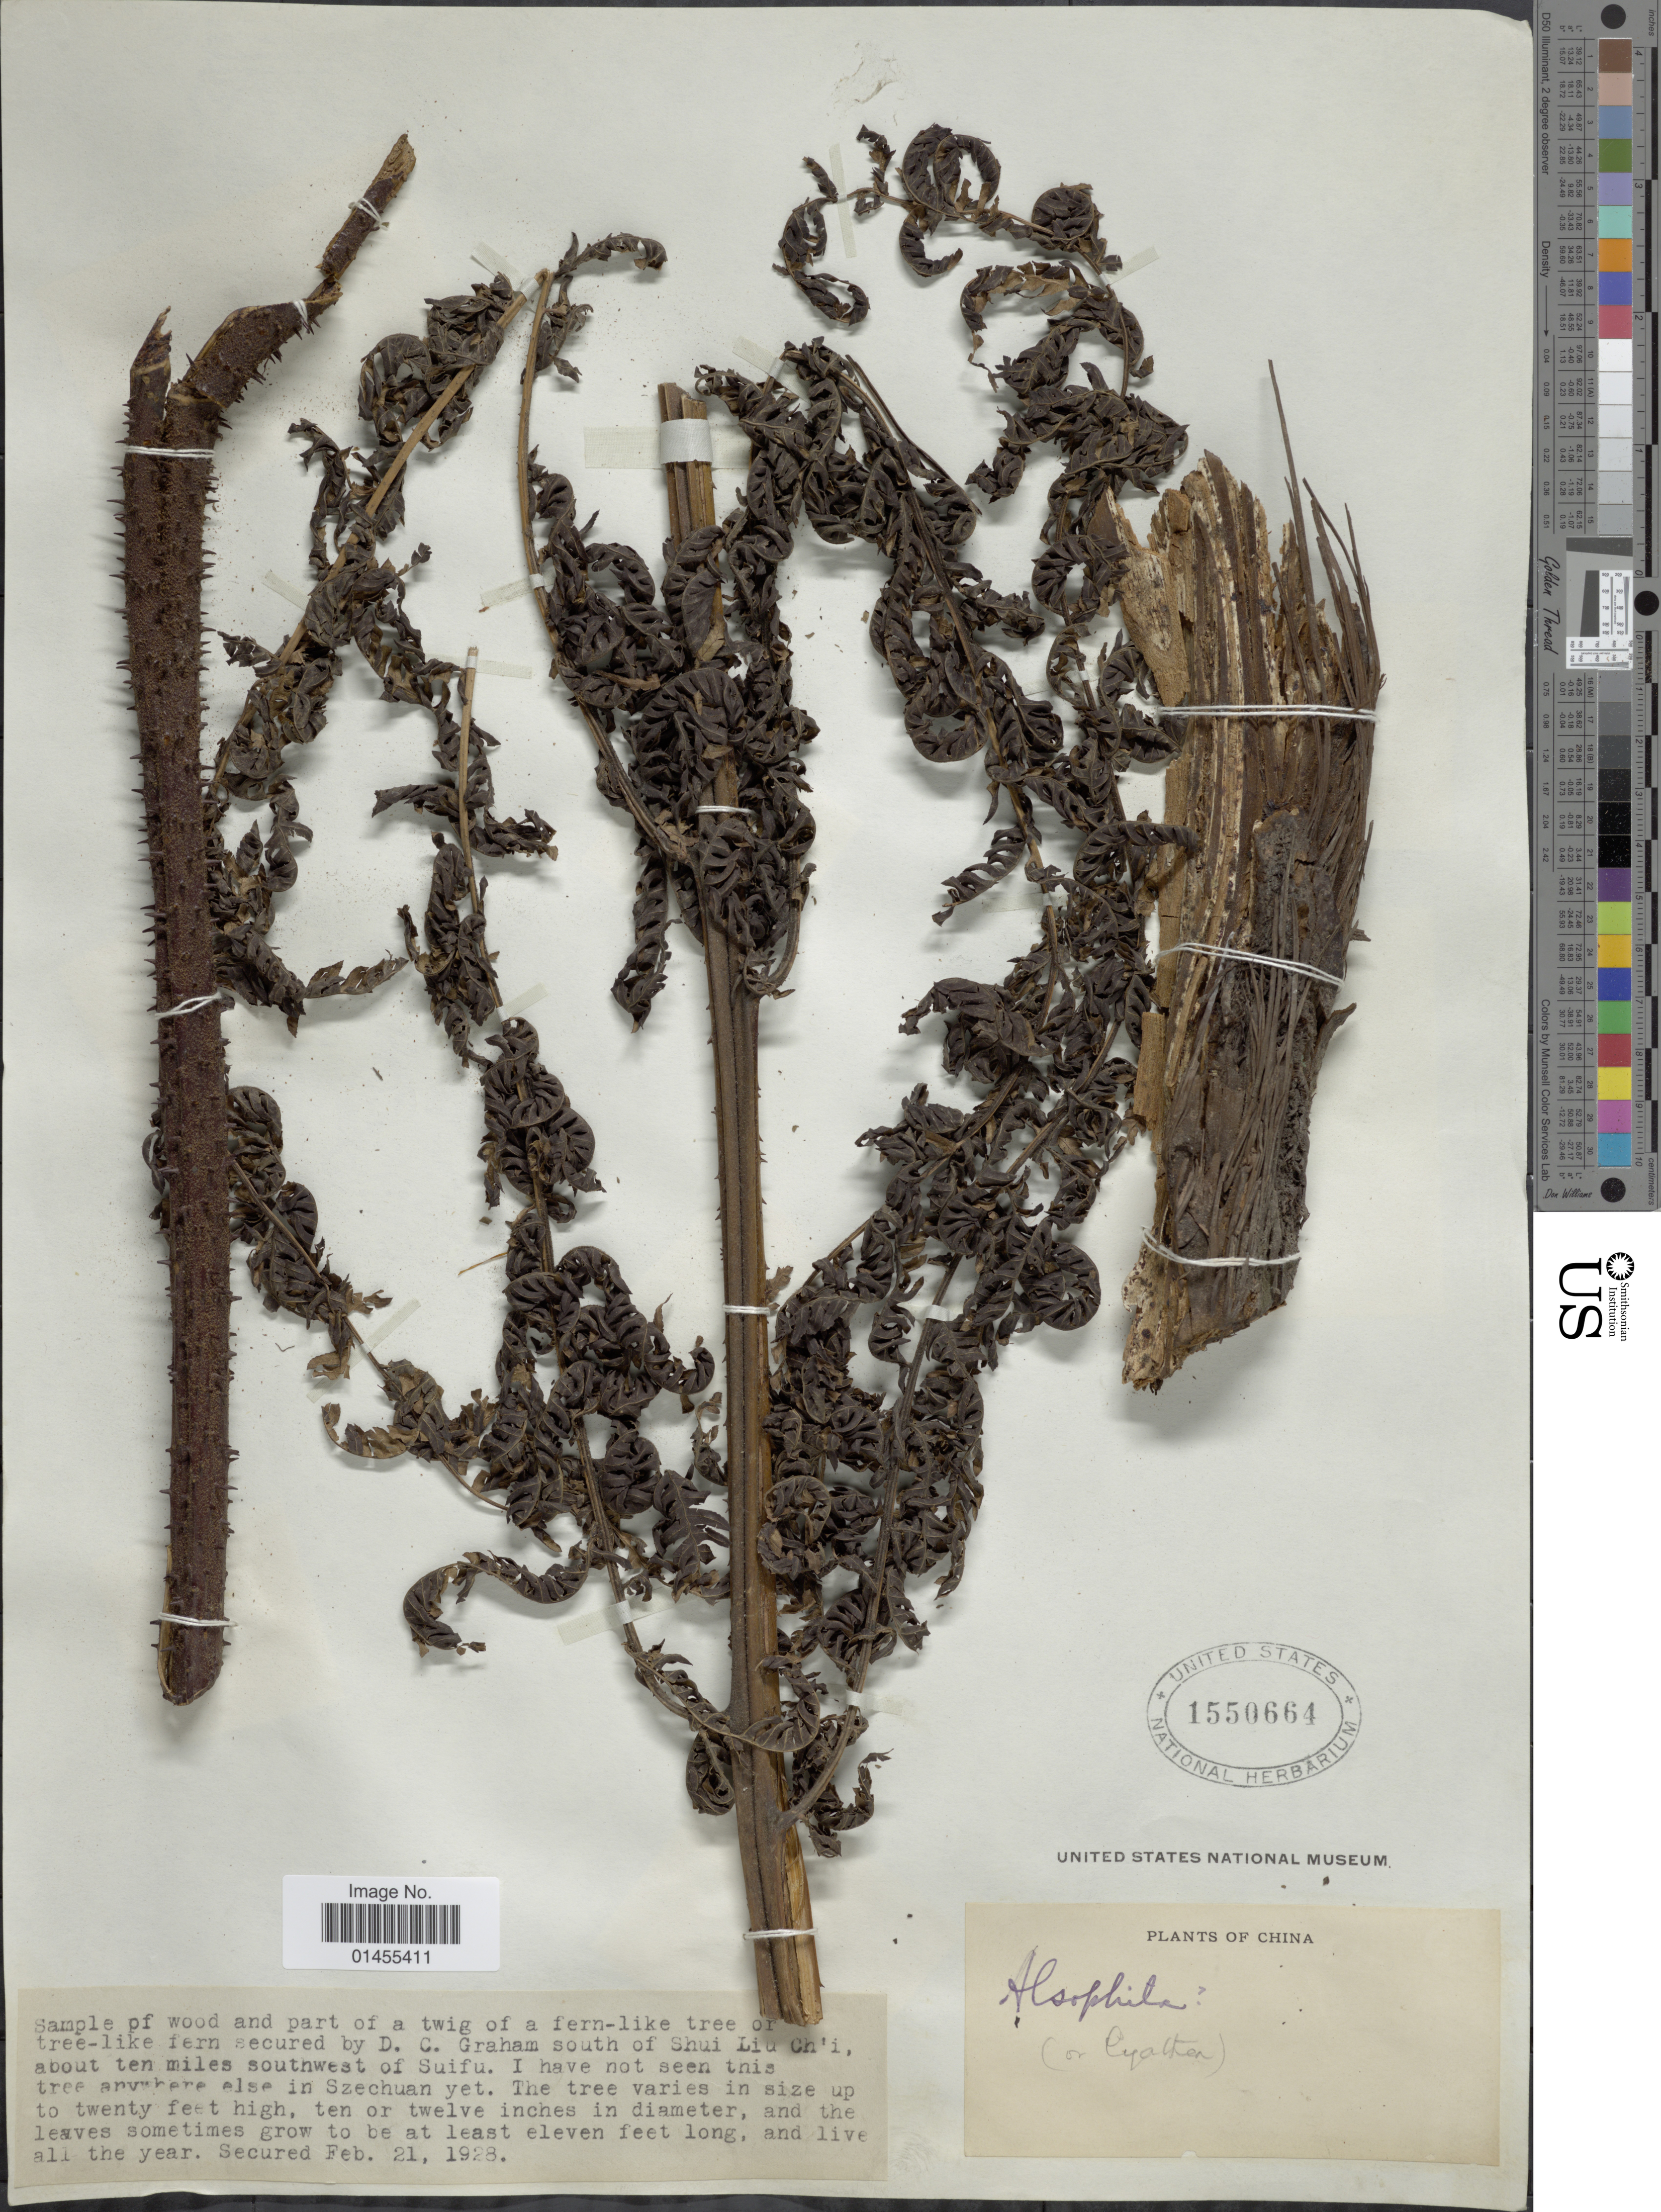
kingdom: Plantae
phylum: Tracheophyta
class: Polypodiopsida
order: Cyatheales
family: Cyatheaceae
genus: Alsophila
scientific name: Alsophila sp.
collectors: D. C. Graham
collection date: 1928-02-21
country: China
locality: South of Shui Liu Ch' i, about ten miles southwest of Suifu. [unsure placement]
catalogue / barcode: US 1550664